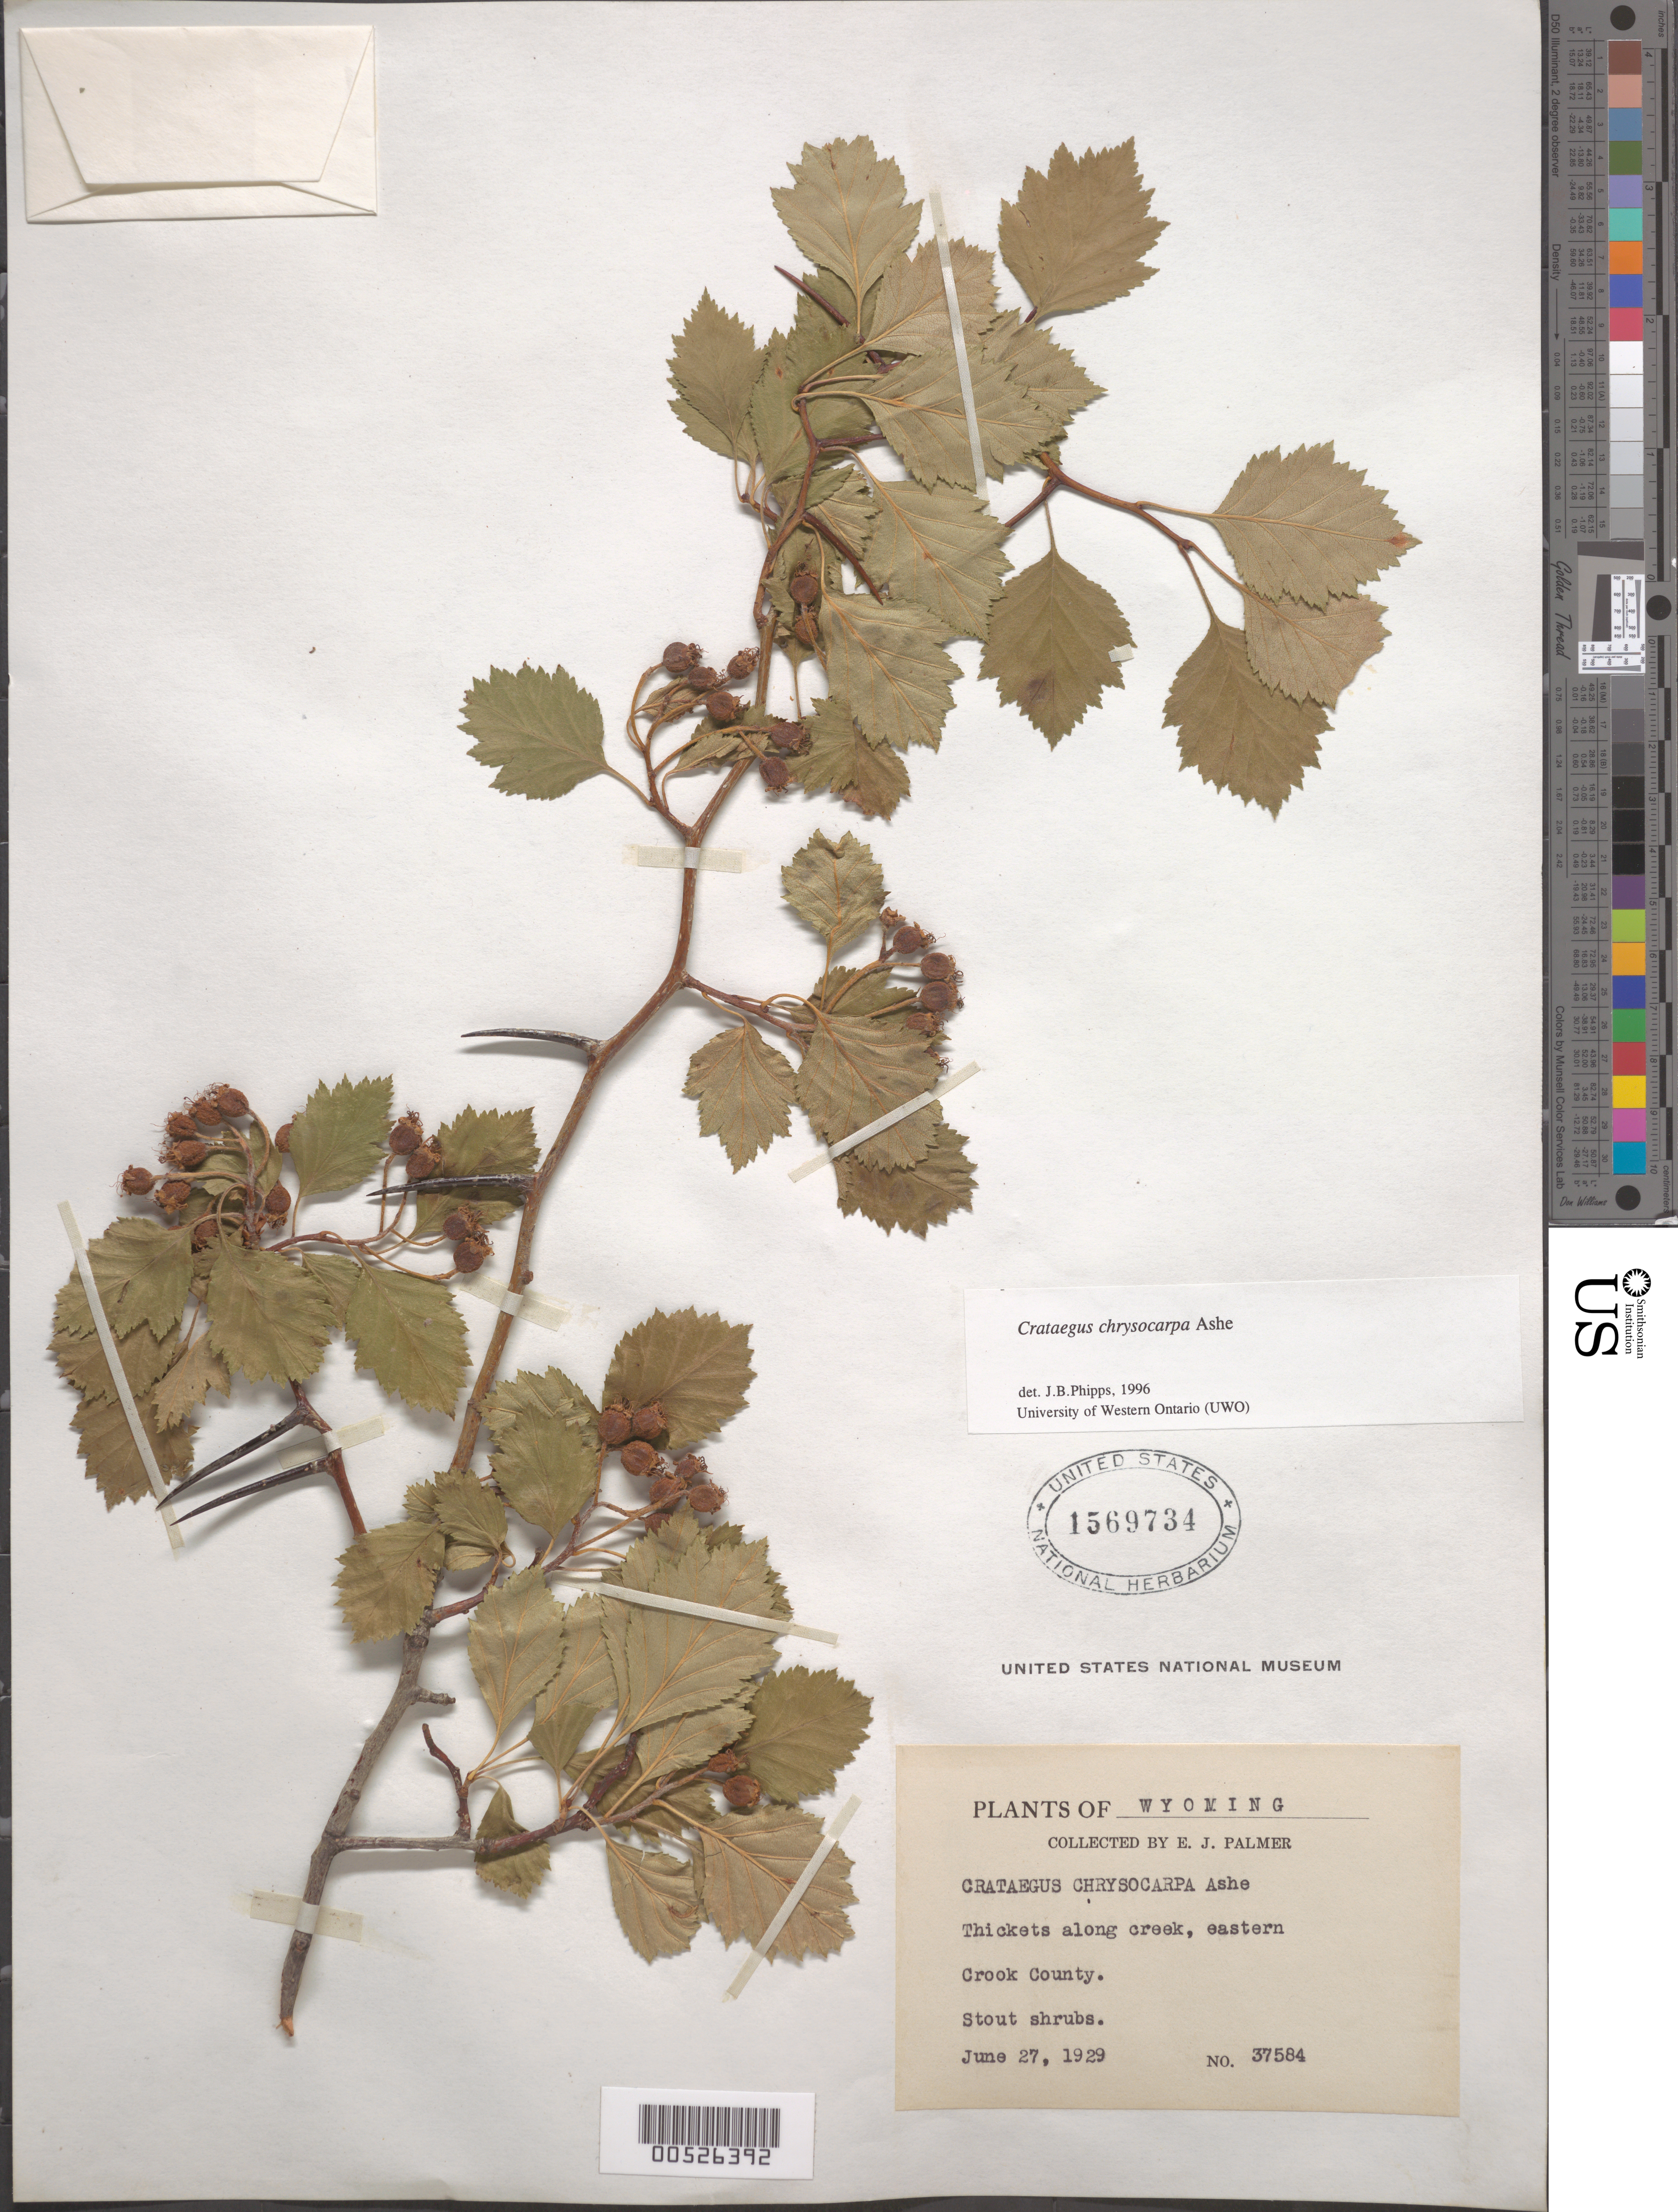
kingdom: Plantae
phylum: Tracheophyta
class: Magnoliopsida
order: Rosales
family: Rosaceae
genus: Crataegus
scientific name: Crataegus chrysocarpa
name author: Ashe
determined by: Phipps, James B., (UWO), University of Western Ontario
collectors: E. J. Palmer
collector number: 37584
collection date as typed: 27 Jun 1929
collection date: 1929-06-27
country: United States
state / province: Wyoming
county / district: Crook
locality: Along creek, eastern Crook County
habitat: Thickets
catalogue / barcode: US 1569734